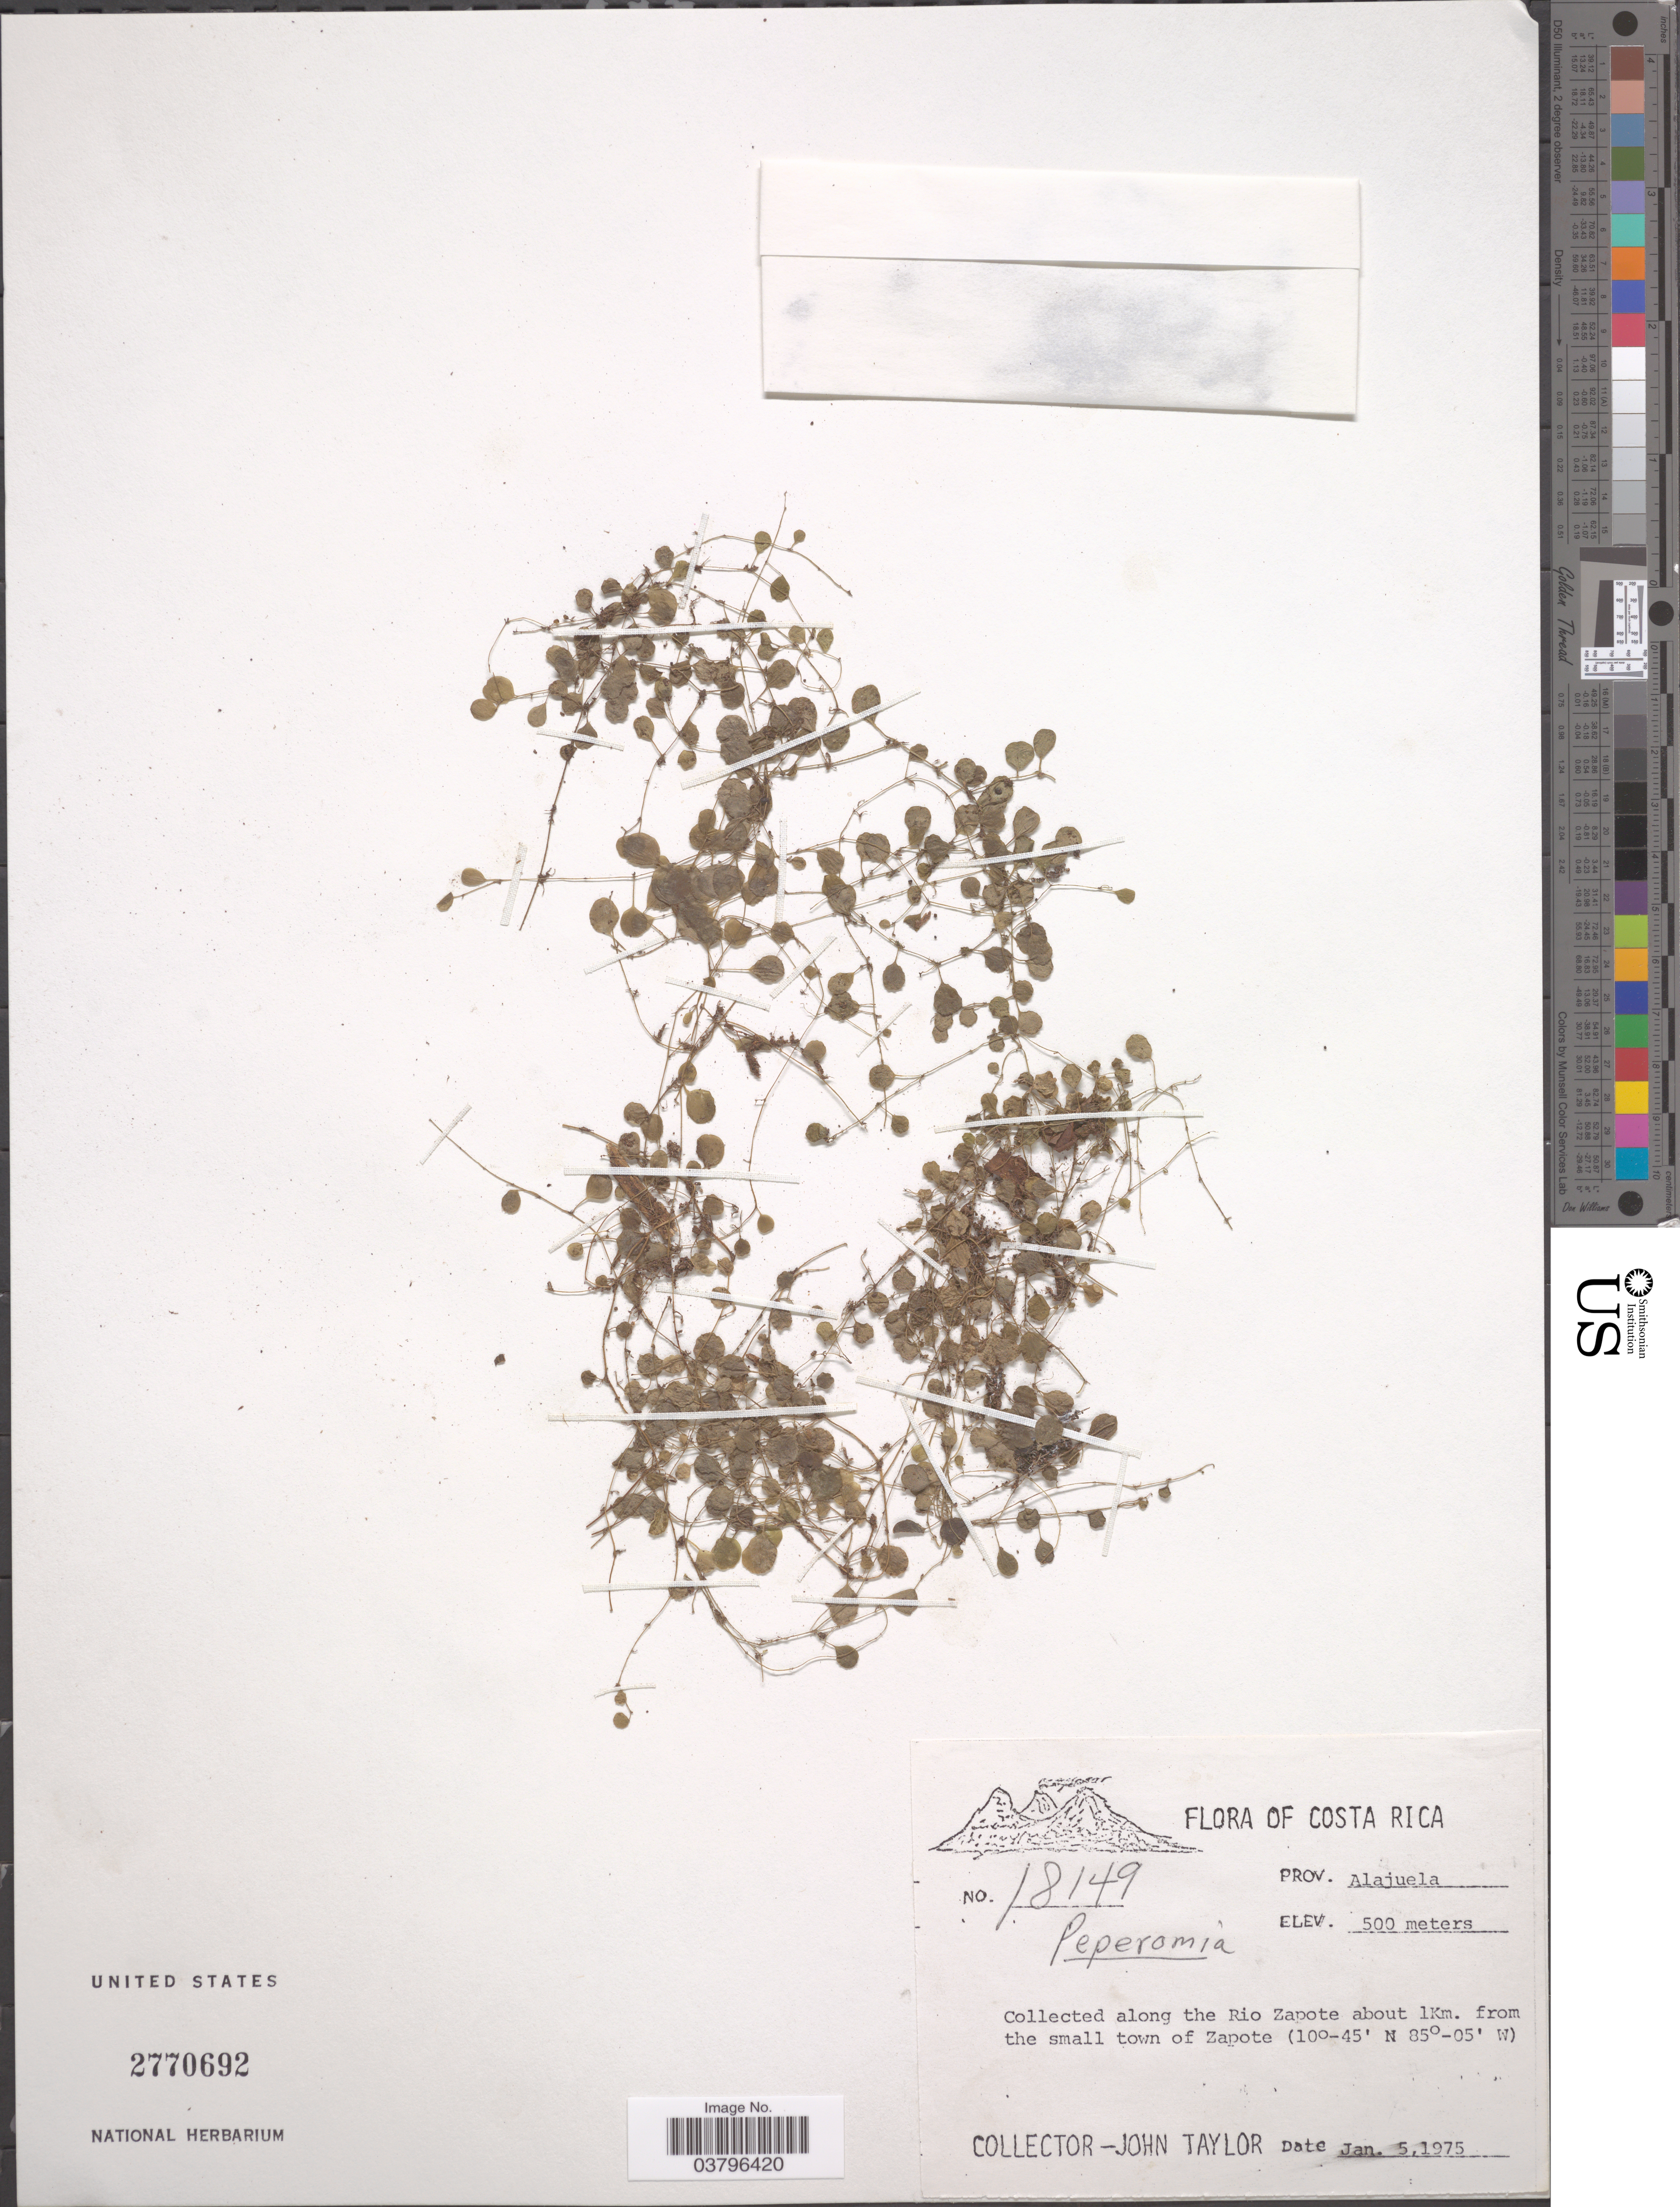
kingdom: Plantae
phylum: Tracheophyta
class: Magnoliopsida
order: Piperales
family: Piperaceae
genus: Peperomia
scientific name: Peperomia rotundifolia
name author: (L.) Kunth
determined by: Jiménez, José Estaban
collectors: J. Taylor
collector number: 18149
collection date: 1975-01-05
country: Costa Rica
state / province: Alajuela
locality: Along the Rio Zapote about 1Km. from the small town of Zapote.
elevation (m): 500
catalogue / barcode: US 2770692